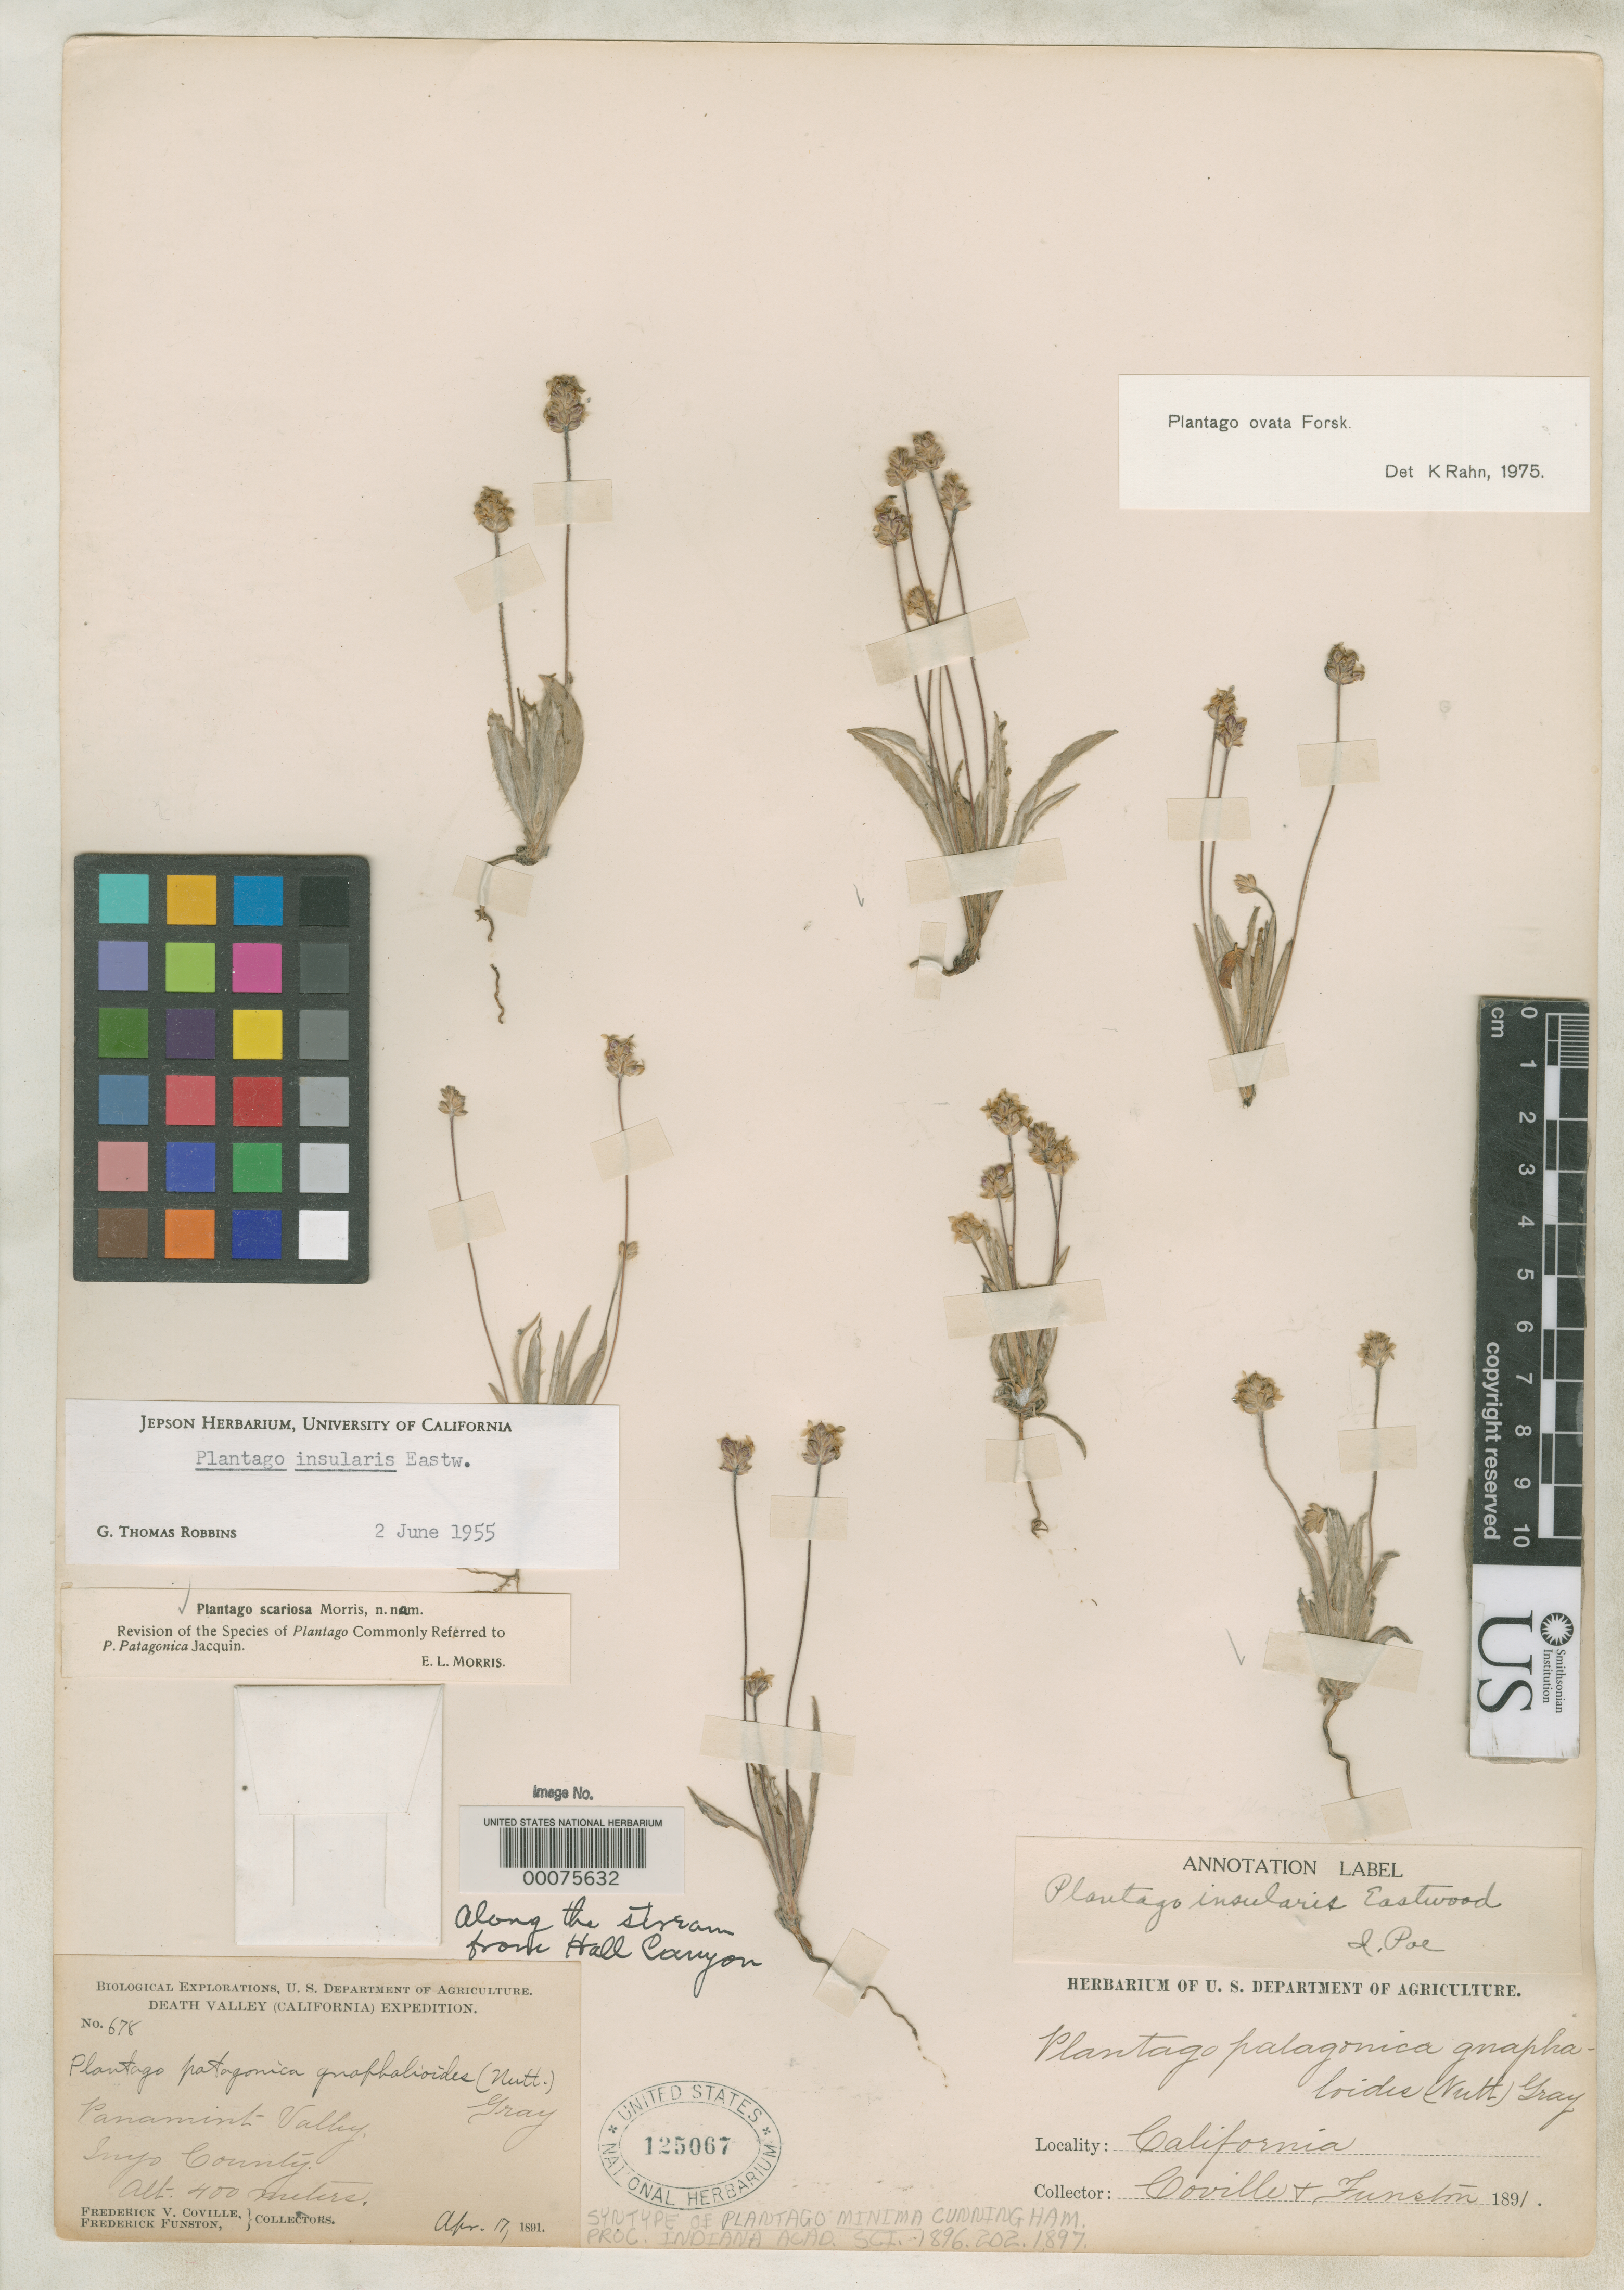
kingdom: Plantae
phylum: Tracheophyta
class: Magnoliopsida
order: Lamiales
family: Plantaginaceae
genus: Plantago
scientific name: Plantago minima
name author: A.M. Cunn.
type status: Syntype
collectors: F. V. Coville & F. Funston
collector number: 678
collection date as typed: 17 Apr 1891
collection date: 1891-04-17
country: United States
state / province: California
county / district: Inyo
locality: Panamint Valley.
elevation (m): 400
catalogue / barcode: US 125067